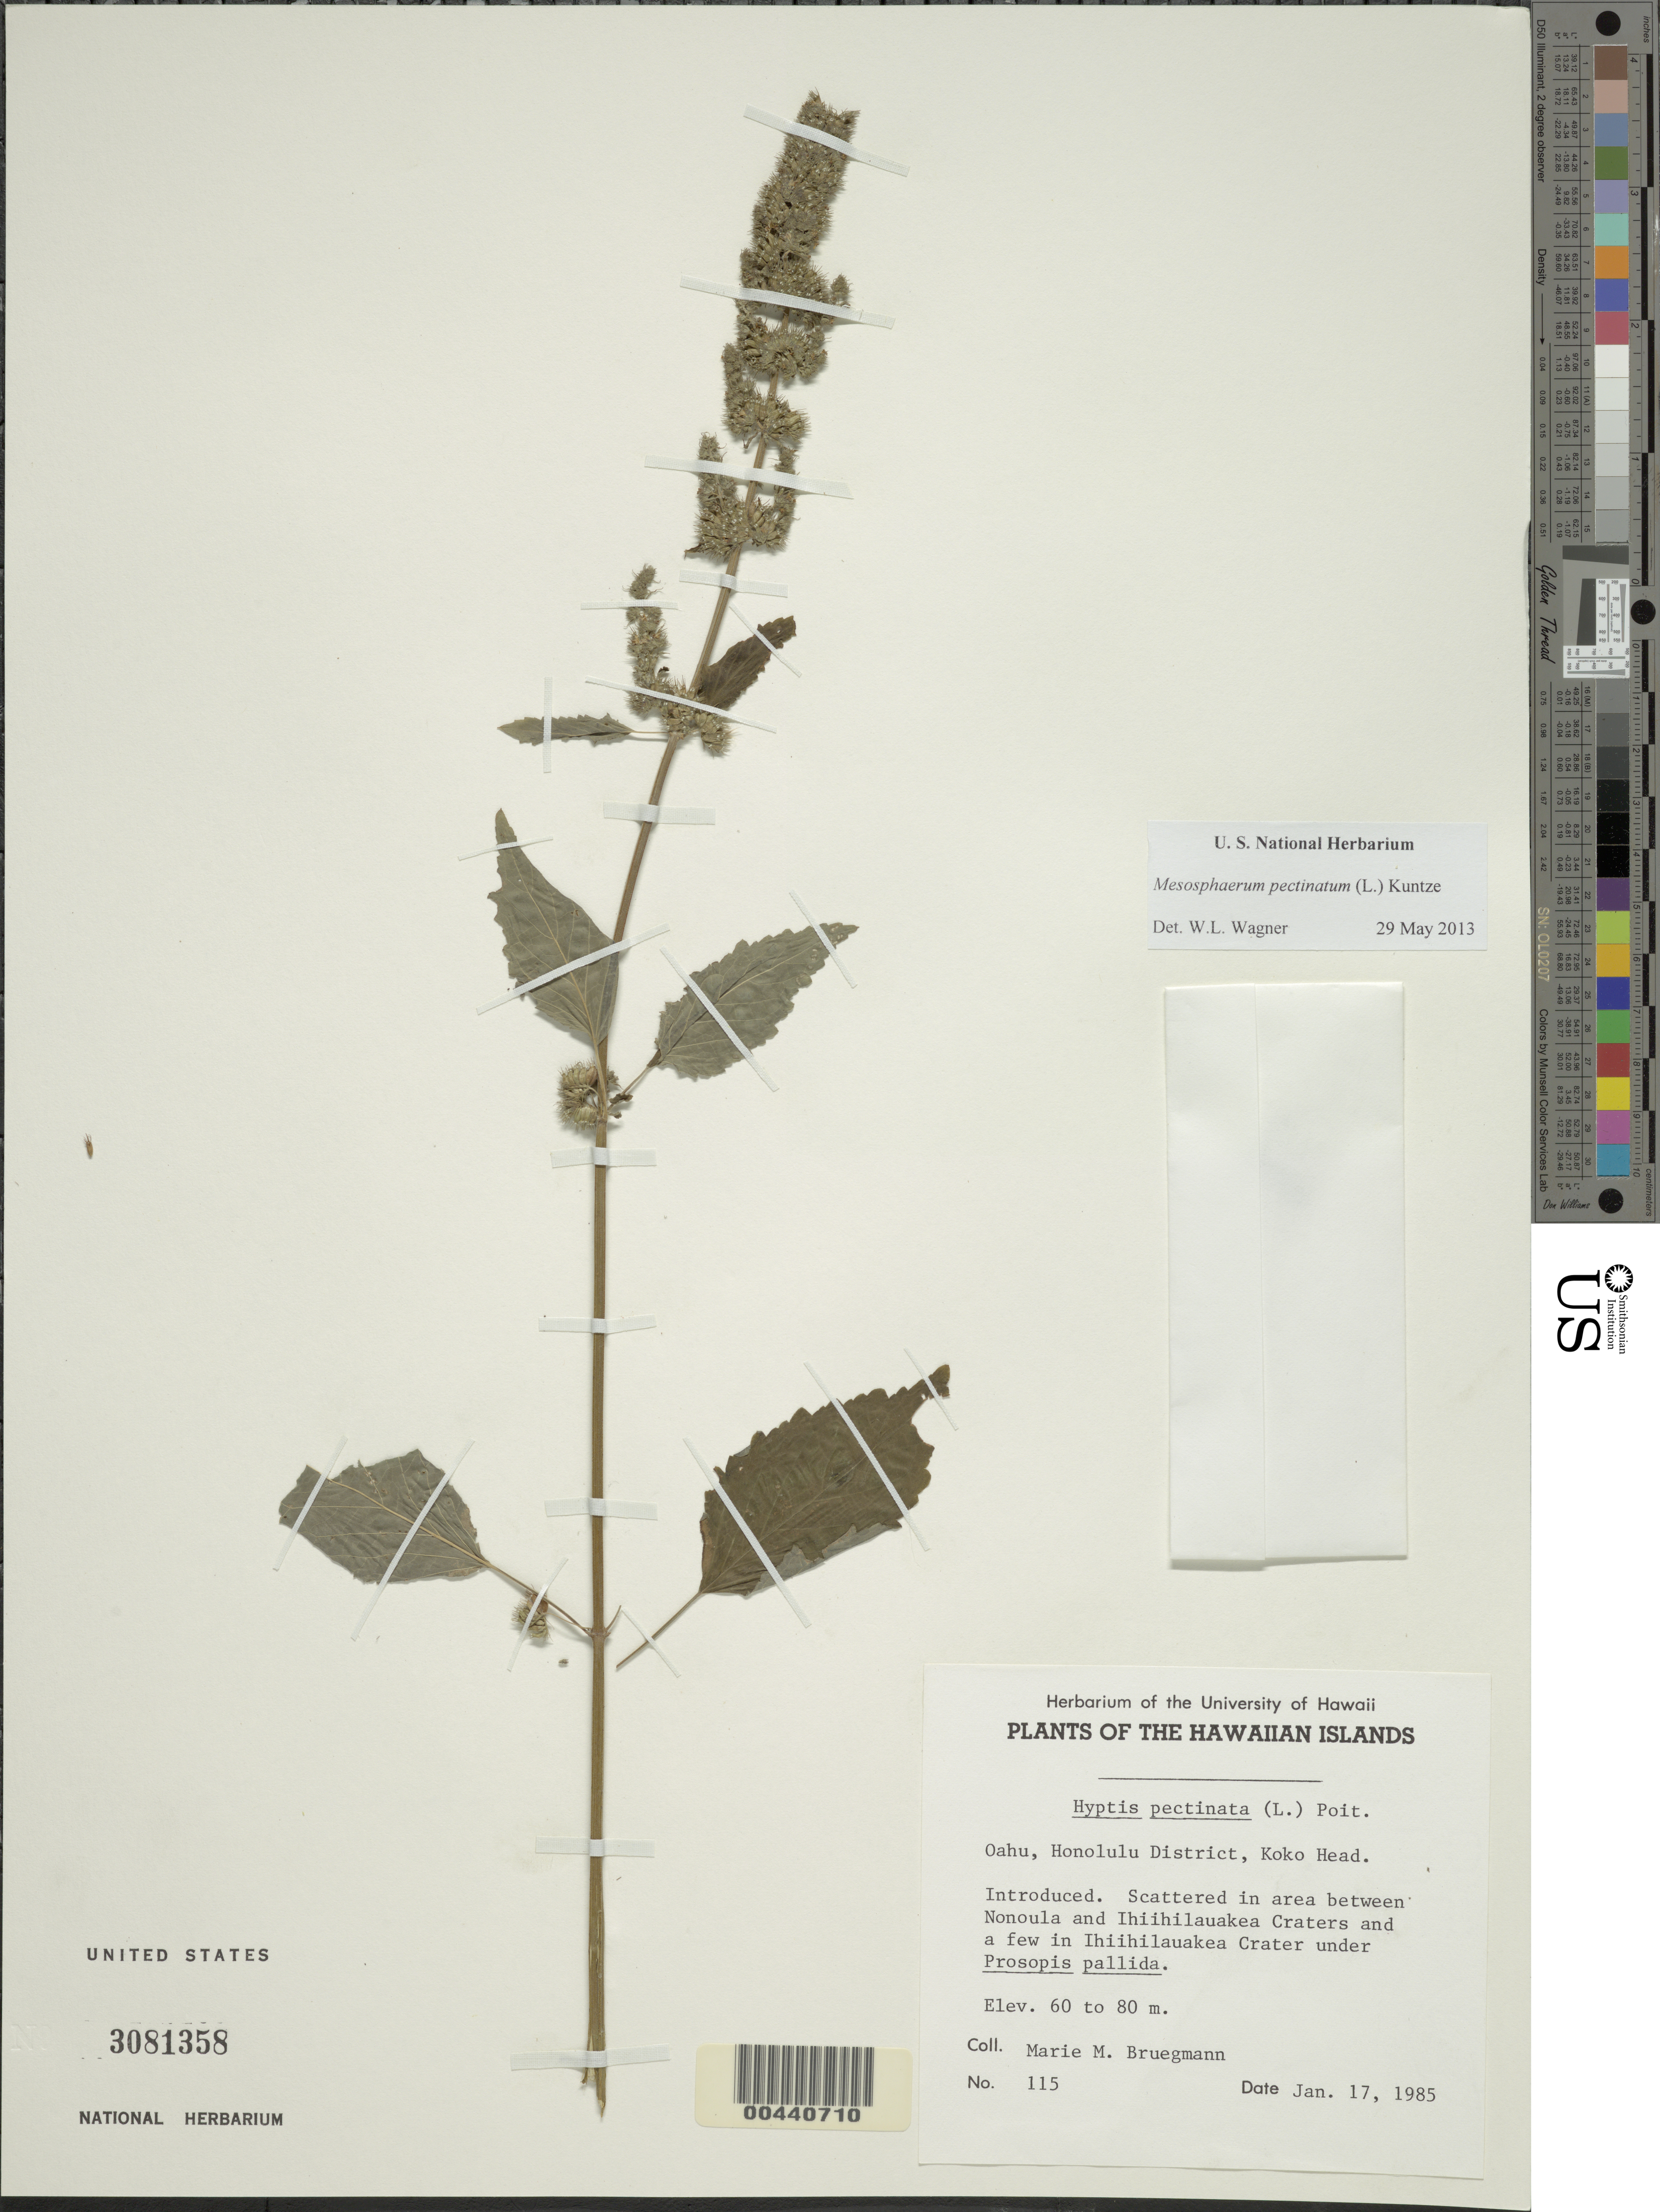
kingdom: Plantae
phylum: Tracheophyta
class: Magnoliopsida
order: Lamiales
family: Lamiaceae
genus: Mesosphaerum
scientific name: Mesosphaerum pectinatum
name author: (L.) Kuntze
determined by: Wagner, W. L., (BOT), Smithsonian Institution - National Museum of Natural History (UNITED STATES)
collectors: M. Bruegmann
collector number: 115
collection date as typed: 17 Jan 1985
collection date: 1985-01-17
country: United States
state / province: Hawaii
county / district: Honolulu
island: Oahu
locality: Honolulu District, Koko Head, in area between Nonoula and Ihiihiauakea Craters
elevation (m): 60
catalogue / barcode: US 3081358